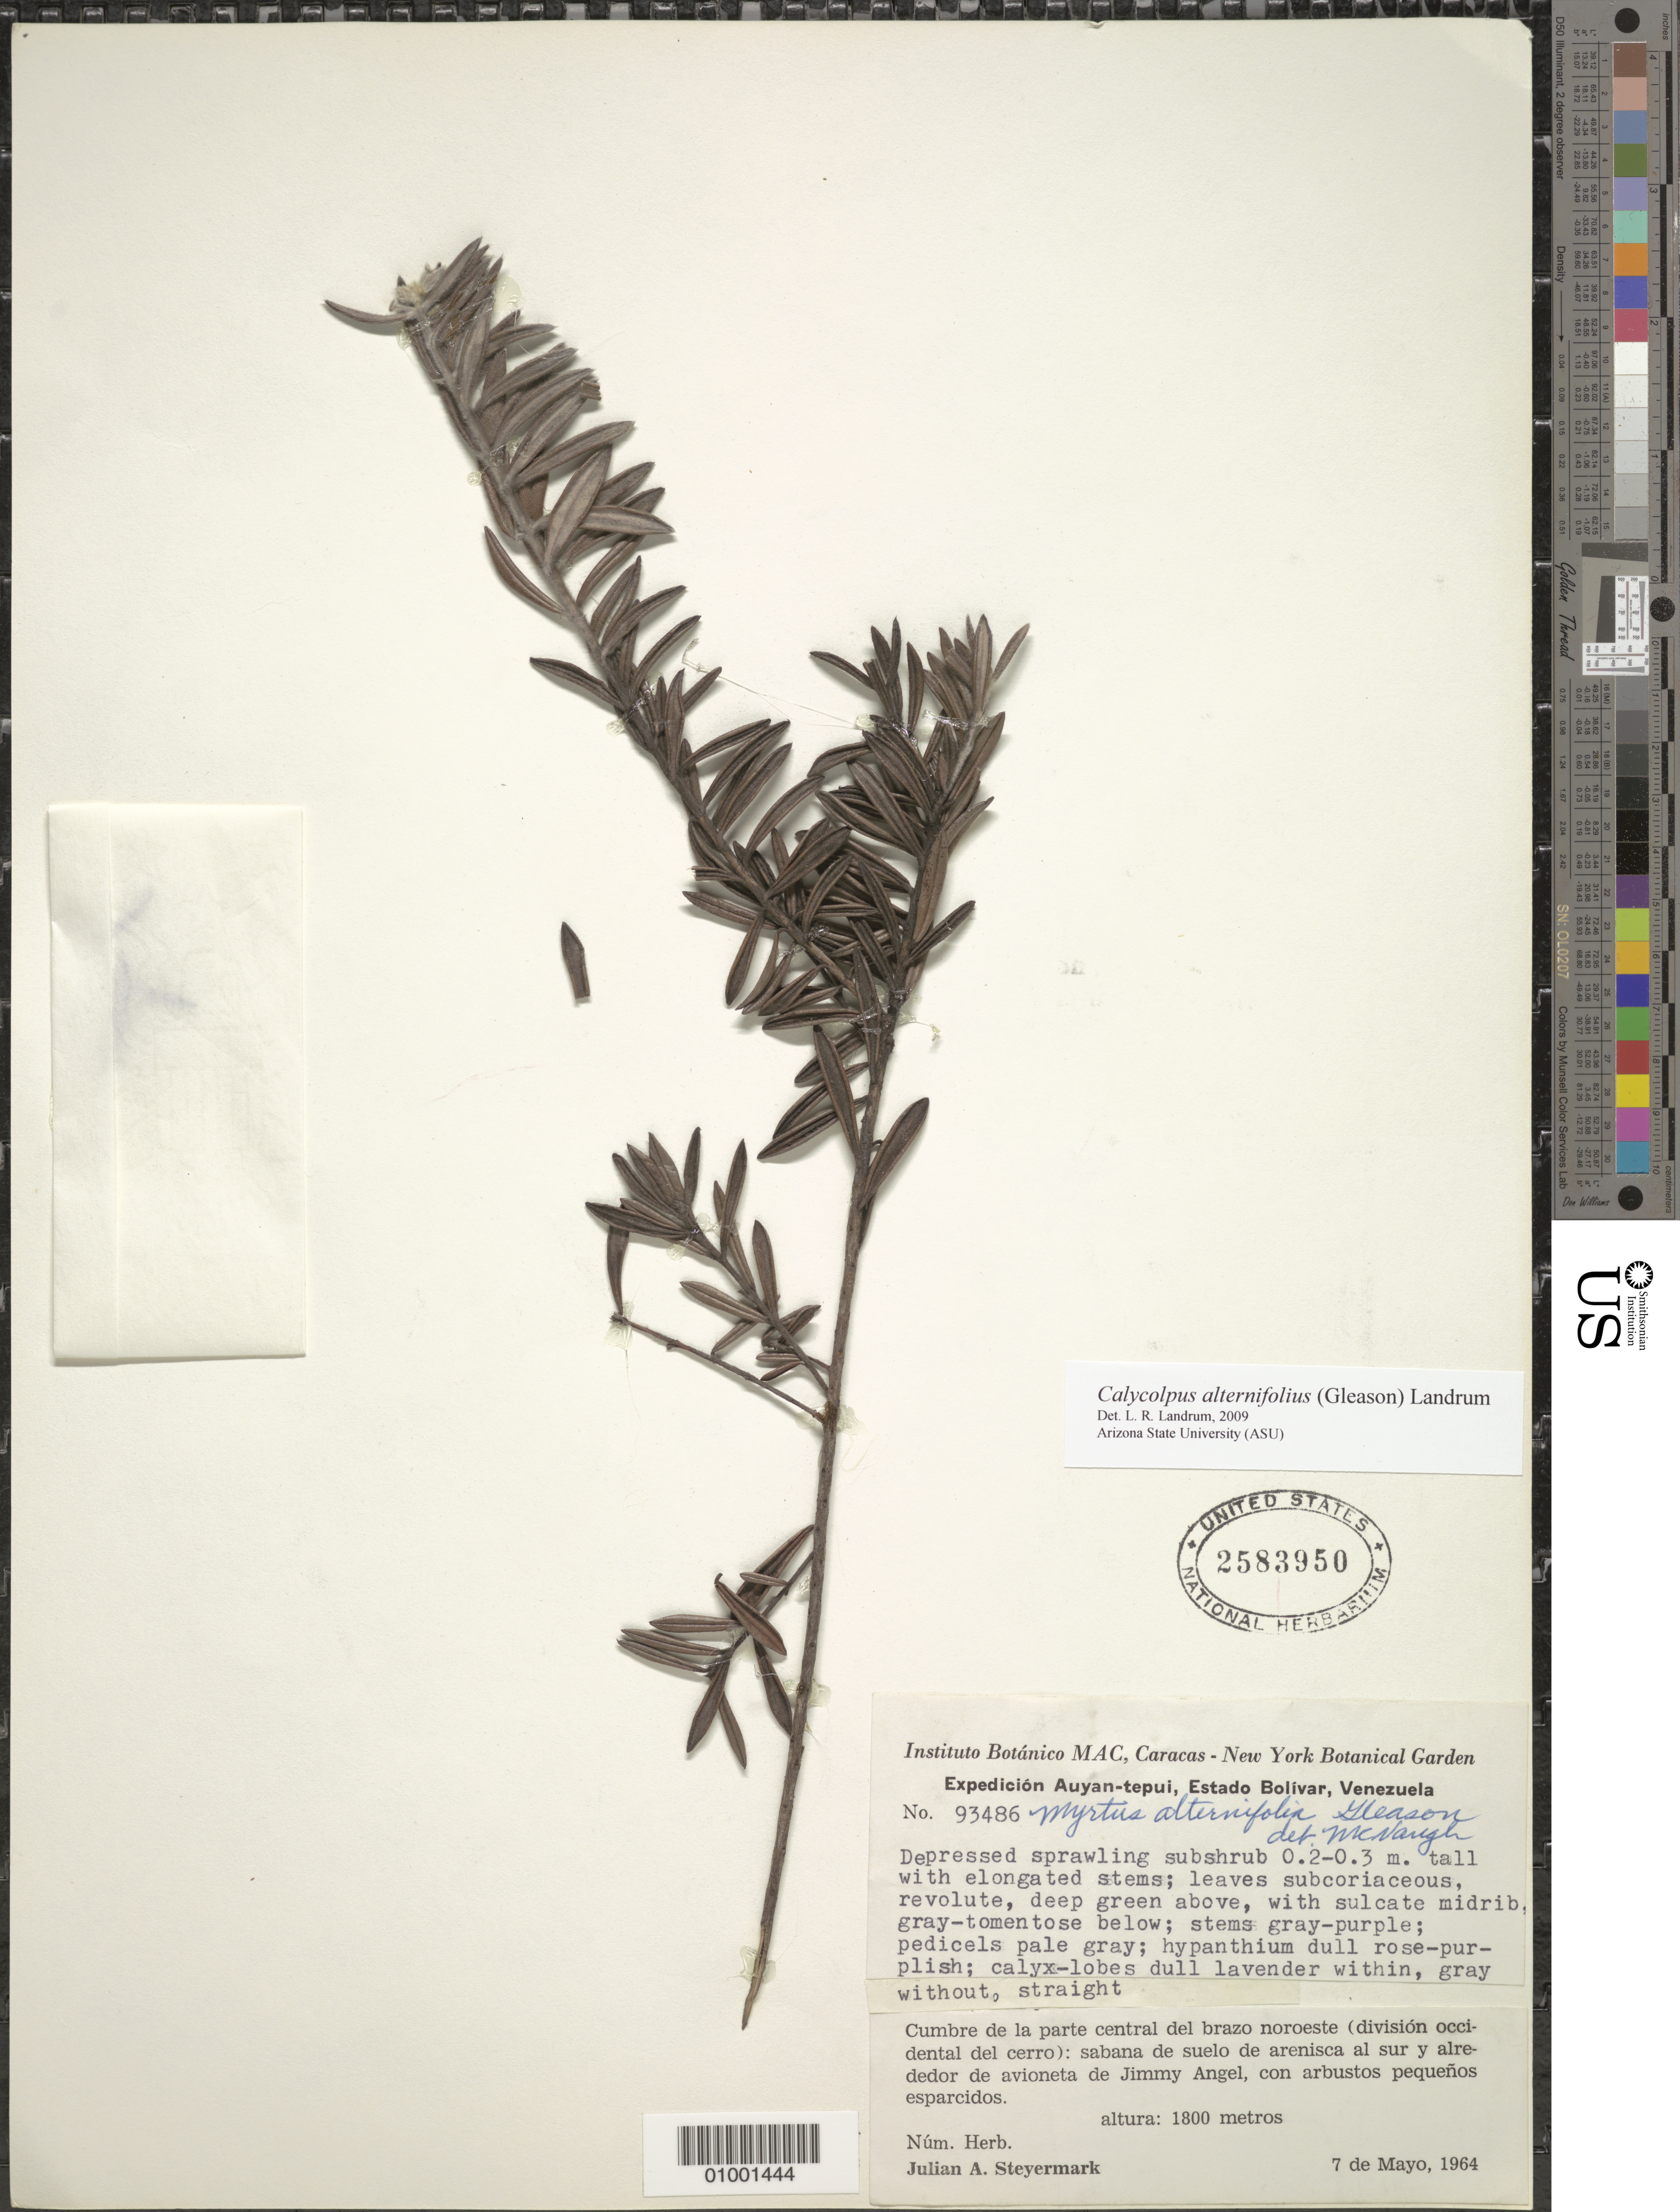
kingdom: Plantae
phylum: Tracheophyta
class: Magnoliopsida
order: Myrtales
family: Myrtaceae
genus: Calycolpus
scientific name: Calycolpus alternifolius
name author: (Gleason) Landrum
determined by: Landrum, L. R.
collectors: J. Steyermark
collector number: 93486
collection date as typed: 7-May-64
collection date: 1964-05-07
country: Venezuela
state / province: Bolívar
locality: Auyan-tepuí, cumbre de la parte central del brazo noroeste (div. occidental del cerro)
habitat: Sabana de suelo de arenisca al sur y alrededor de avioneta de Jimmy Angel, con arbustos pequenos esparcidos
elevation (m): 1800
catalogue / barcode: US 2583950